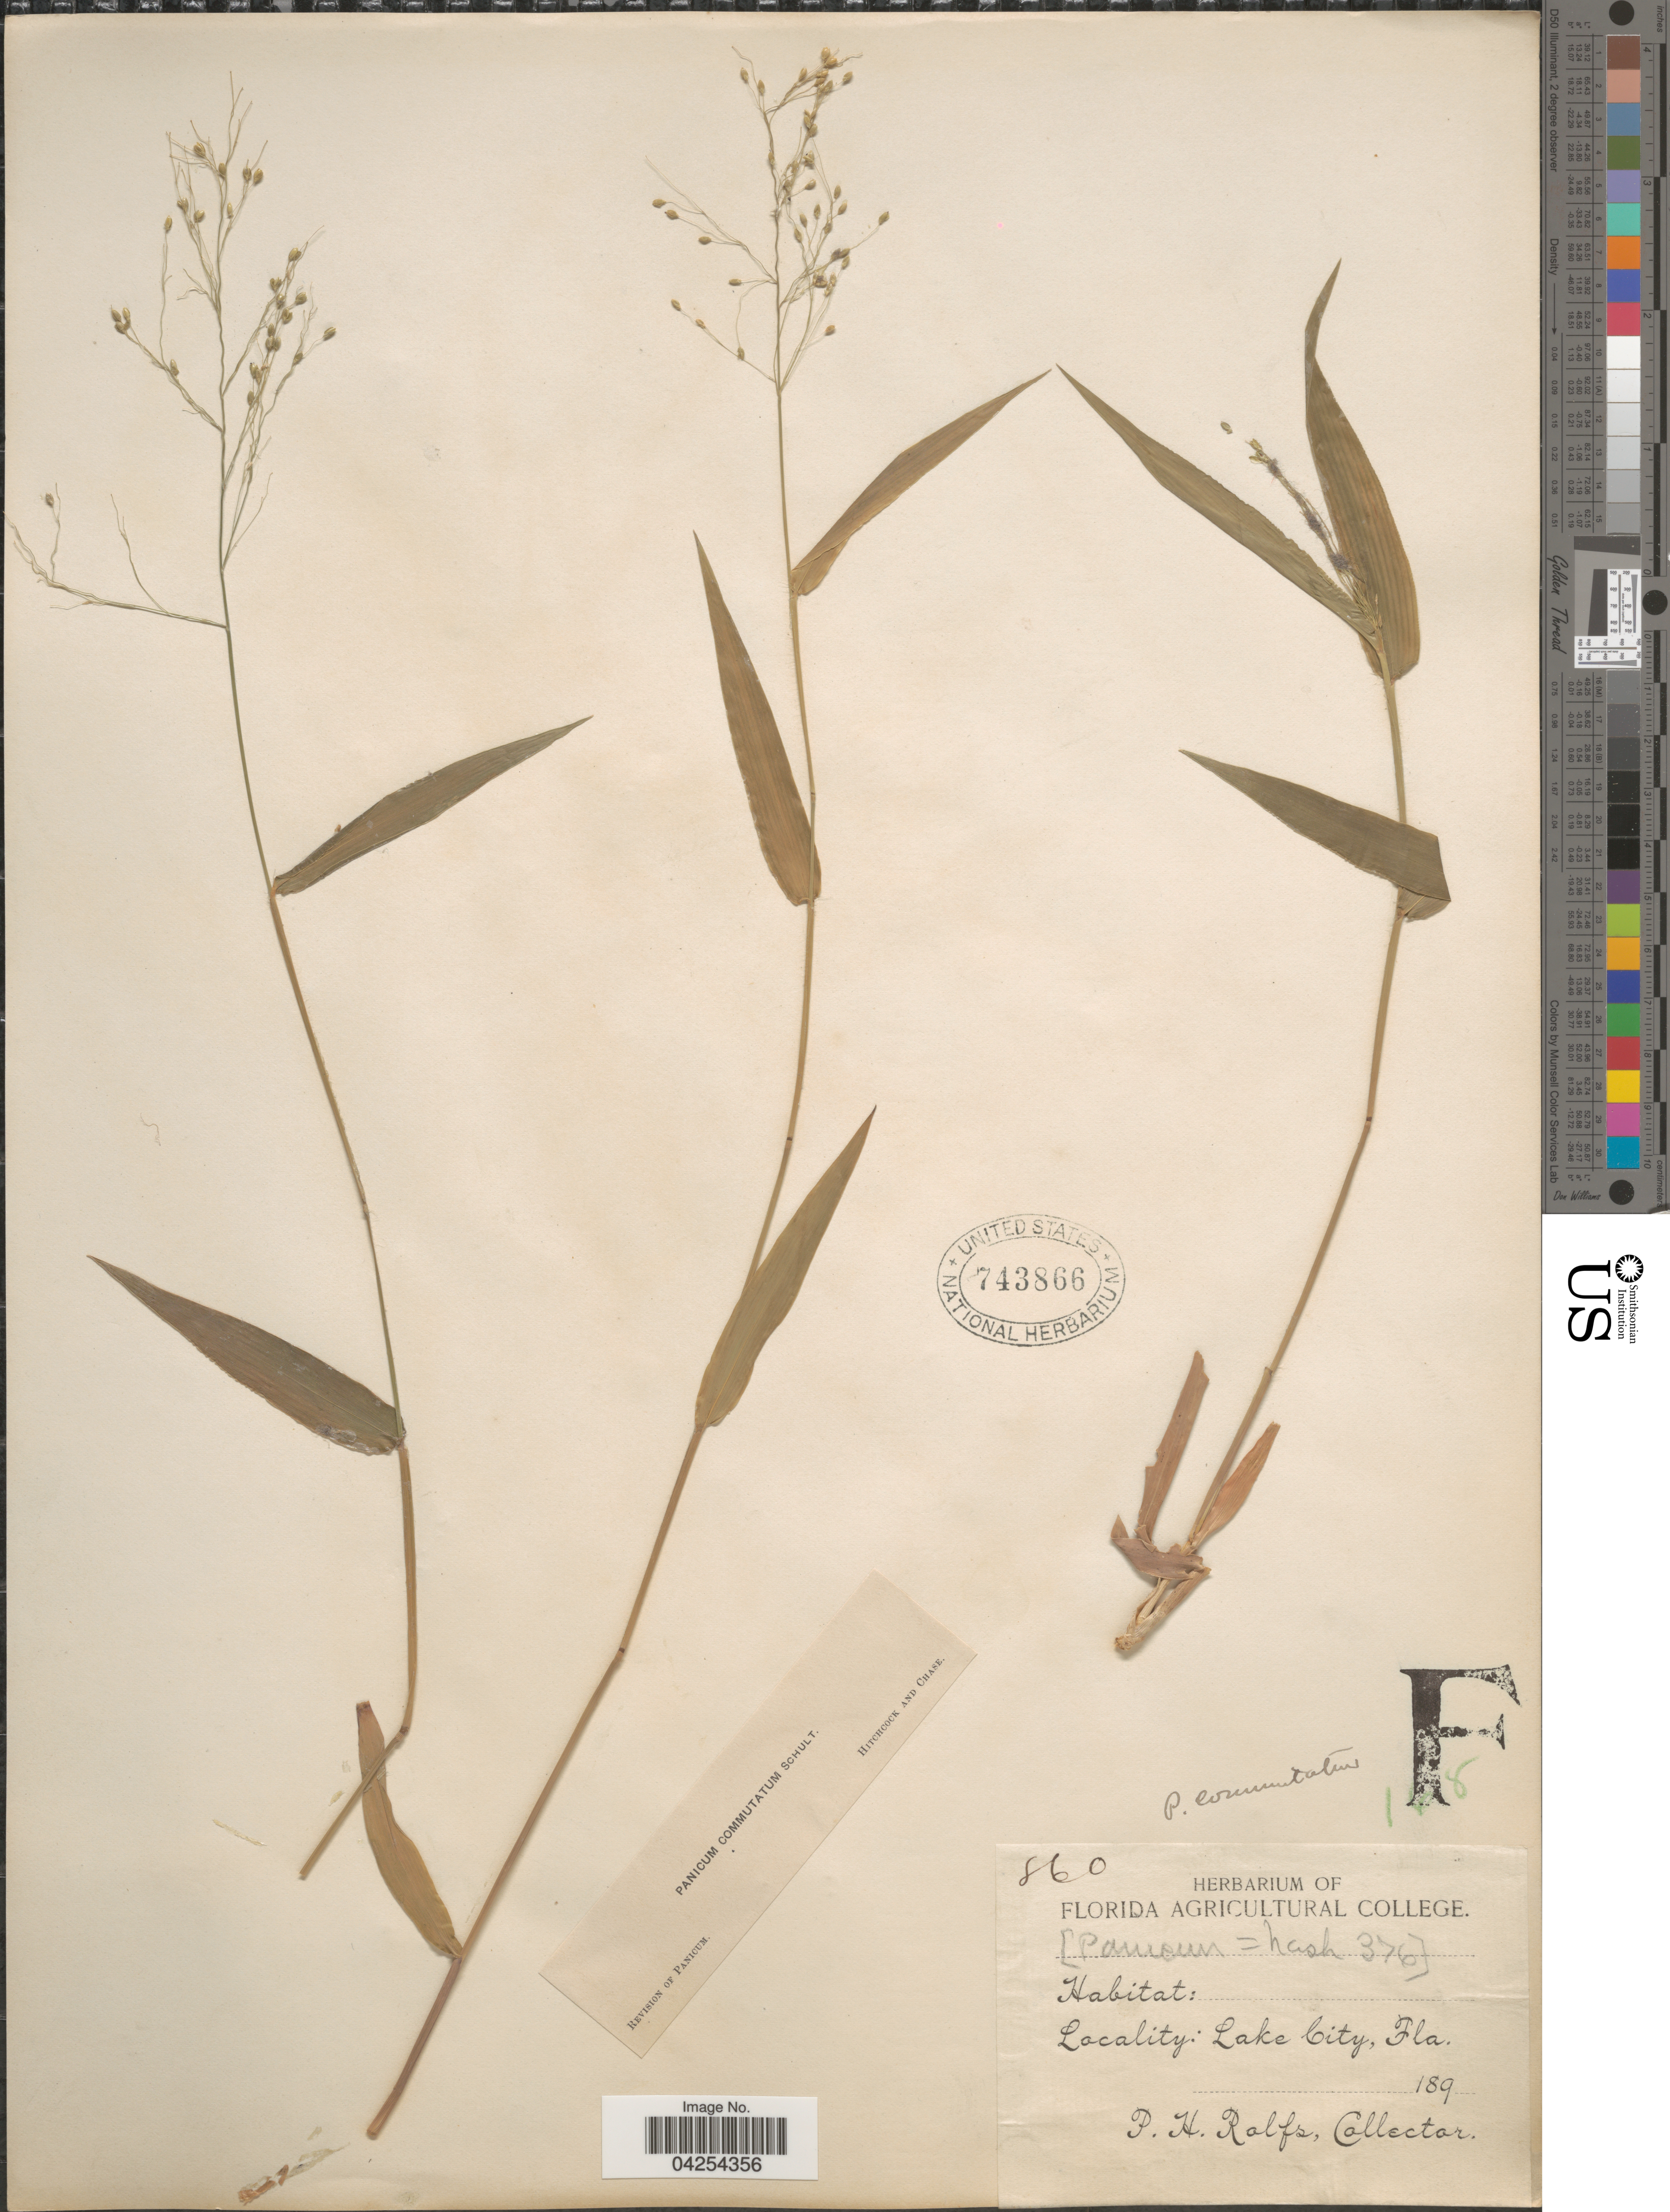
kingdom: Plantae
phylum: Tracheophyta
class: Liliopsida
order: Poales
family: Poaceae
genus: Dichanthelium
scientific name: Dichanthelium commutatum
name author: (Schult.) Gould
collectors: P. H. Rolfs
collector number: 860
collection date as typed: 189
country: United States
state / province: Florida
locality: Lake City.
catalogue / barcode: US 743866